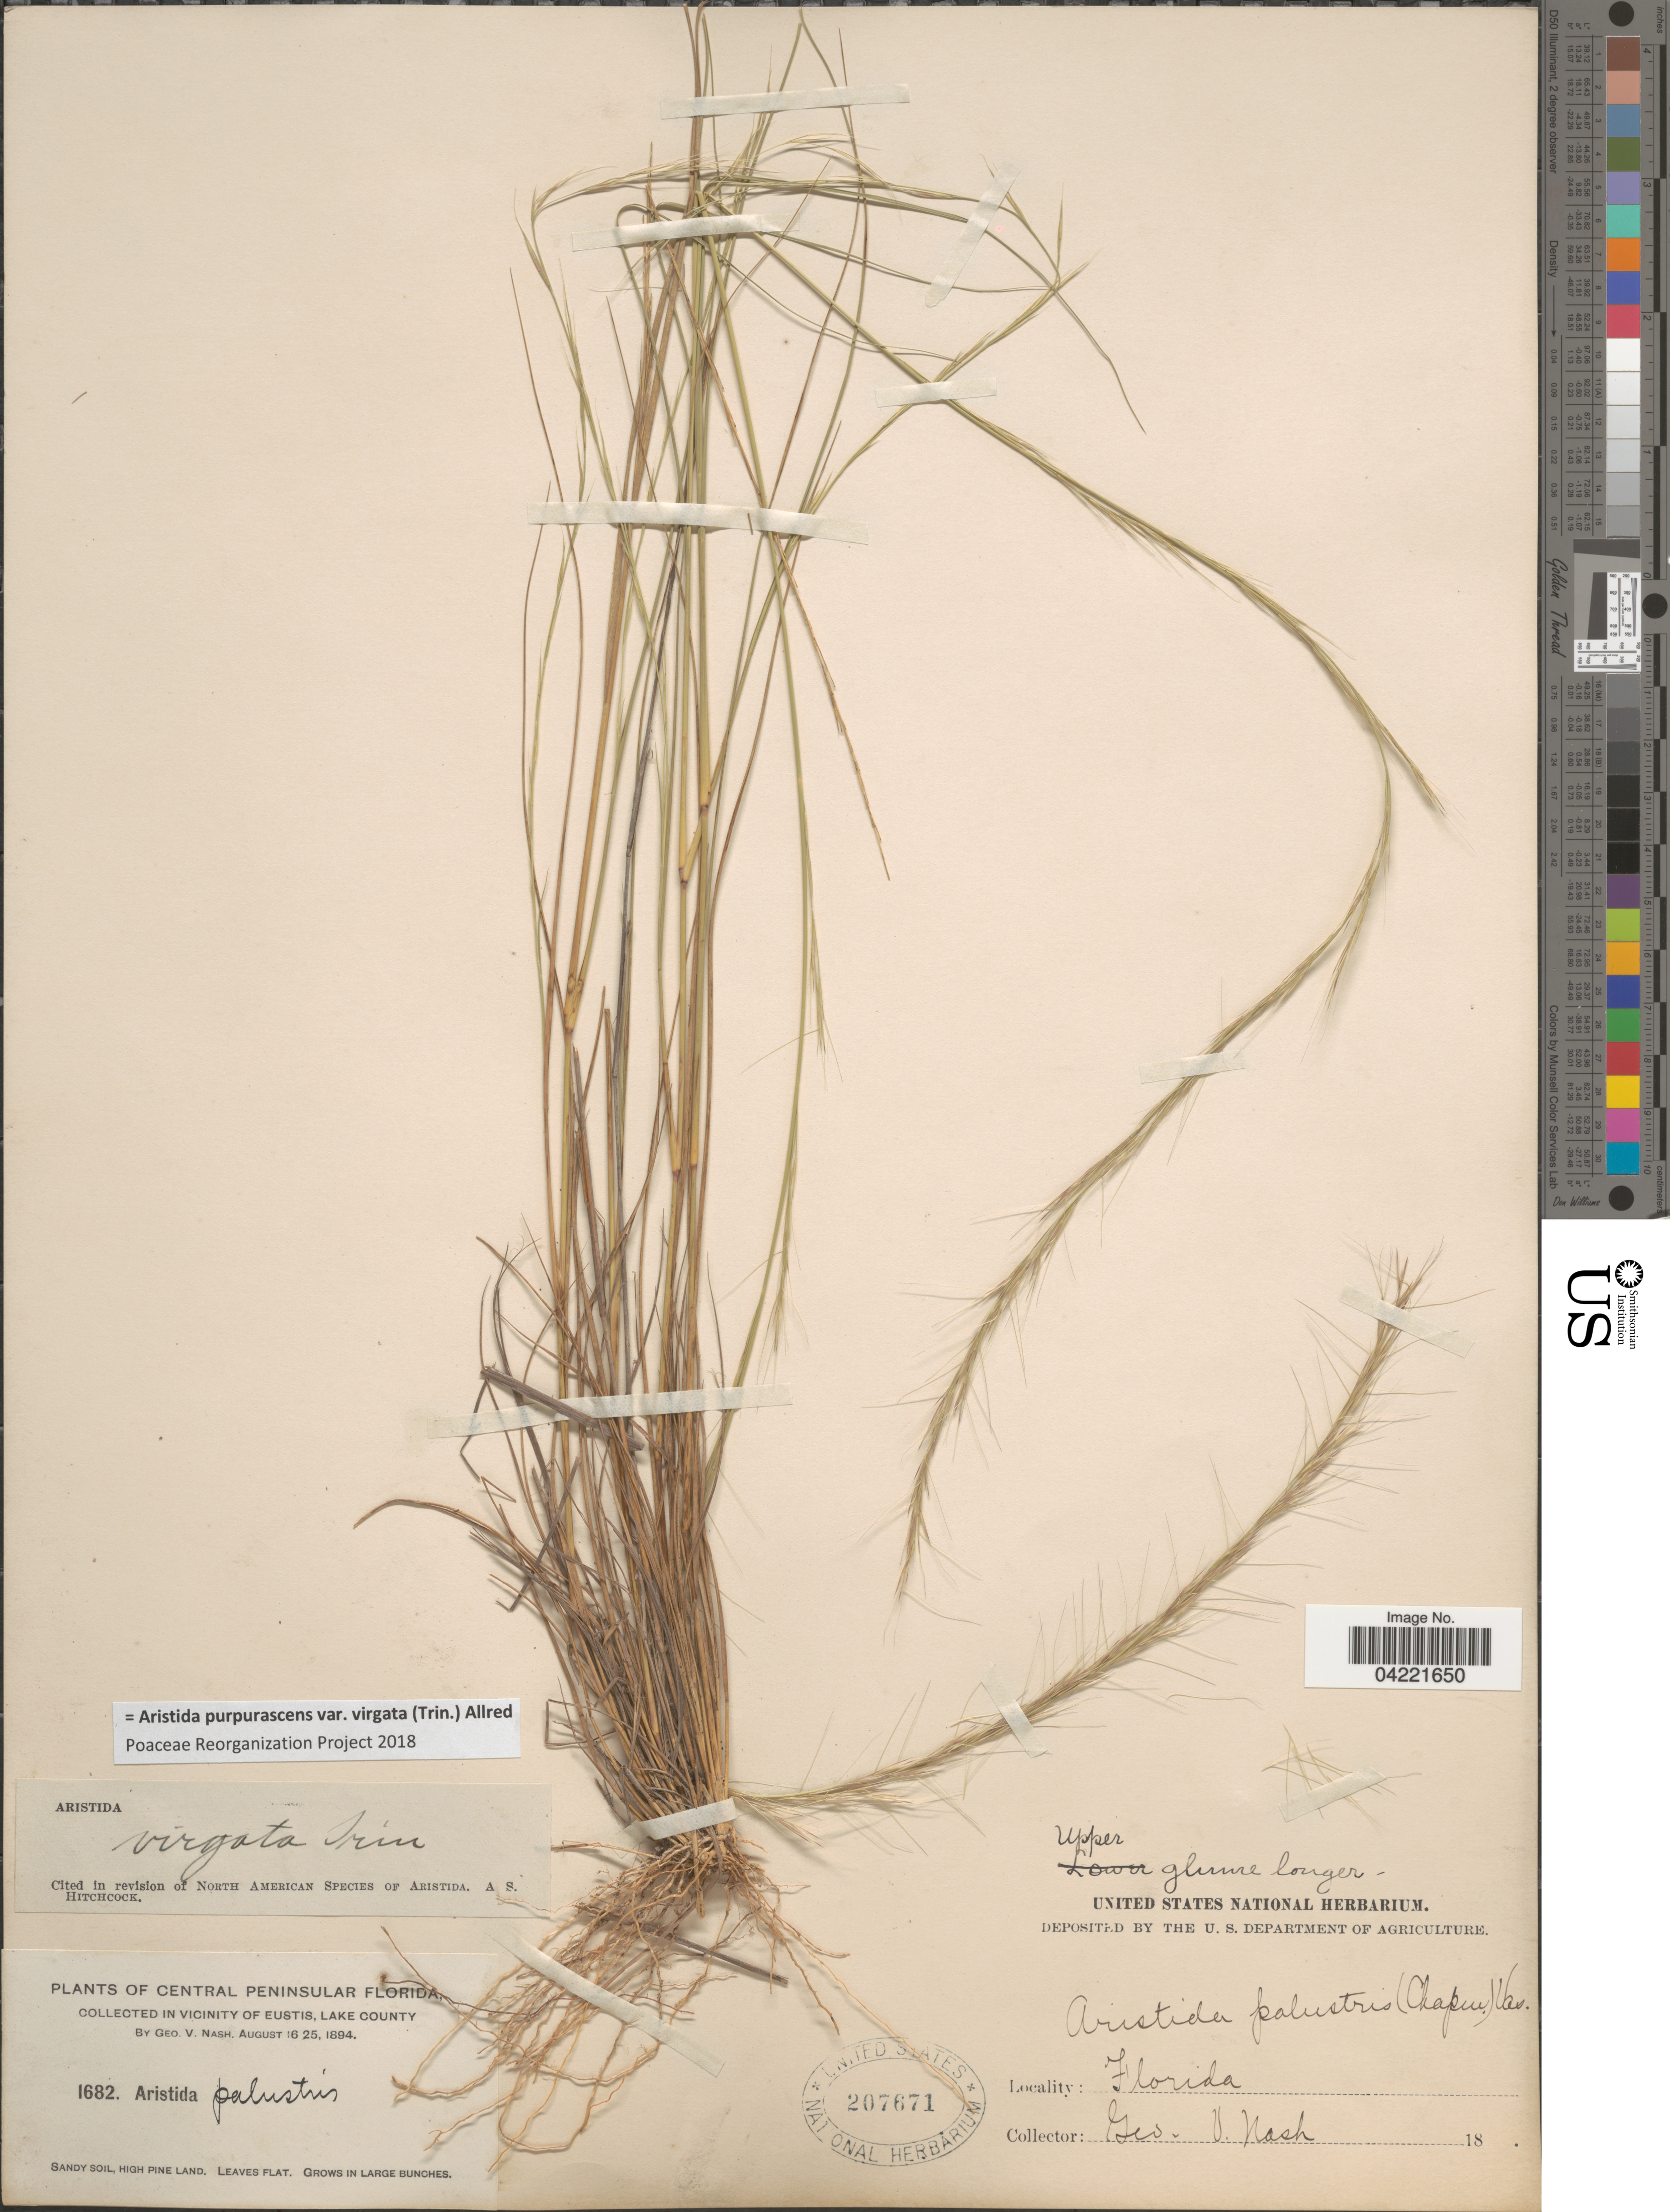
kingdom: Plantae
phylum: Tracheophyta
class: Liliopsida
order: Poales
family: Poaceae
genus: Aristida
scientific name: Aristida purpurascens var. virgata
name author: (Trin.) Allred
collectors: G. V. Nash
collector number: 1682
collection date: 1894-08-16/1894-08-25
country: United States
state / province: Florida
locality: Central Peninsular Florida. In vicinity of Eustis, Lake County.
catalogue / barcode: US 207671